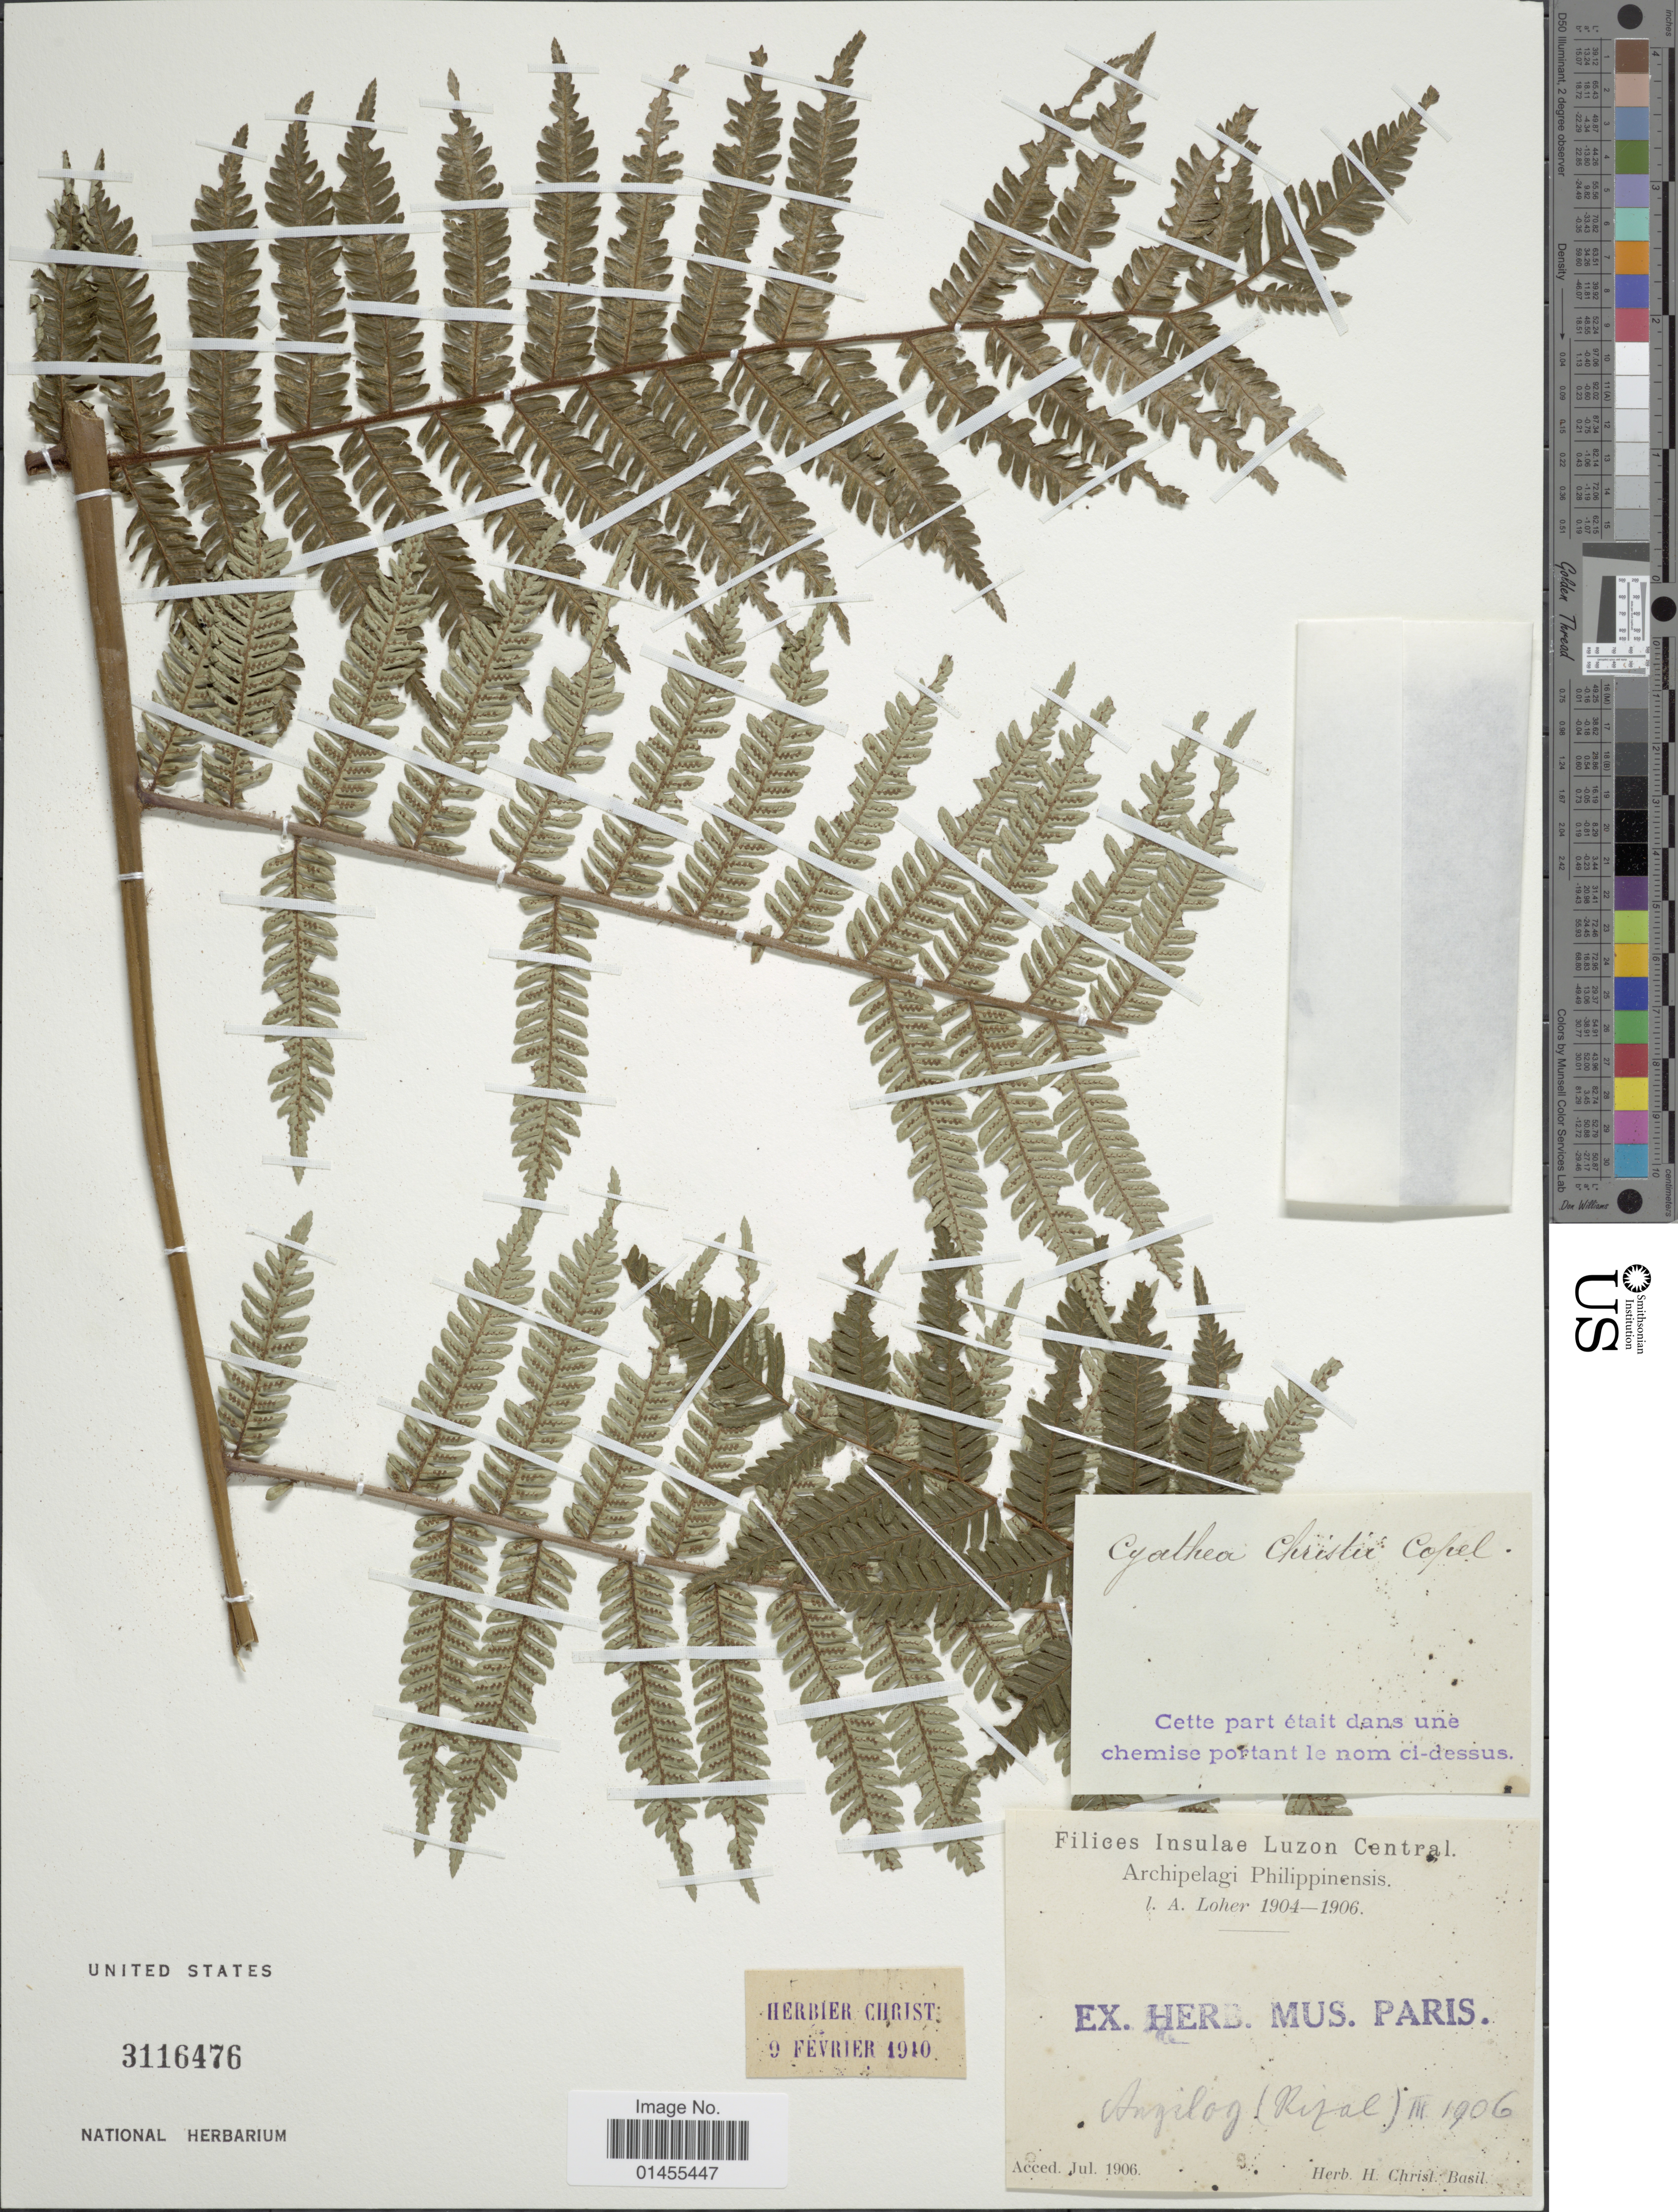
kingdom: Plantae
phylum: Tracheophyta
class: Polypodiopsida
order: Cyatheales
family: Cyatheaceae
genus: Alsophila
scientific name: Alsophila christii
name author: Alderw.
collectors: A. Loher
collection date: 1906-07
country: Philippines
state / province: Central Luzon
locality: Insulau Luzon Central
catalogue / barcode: US 3116476